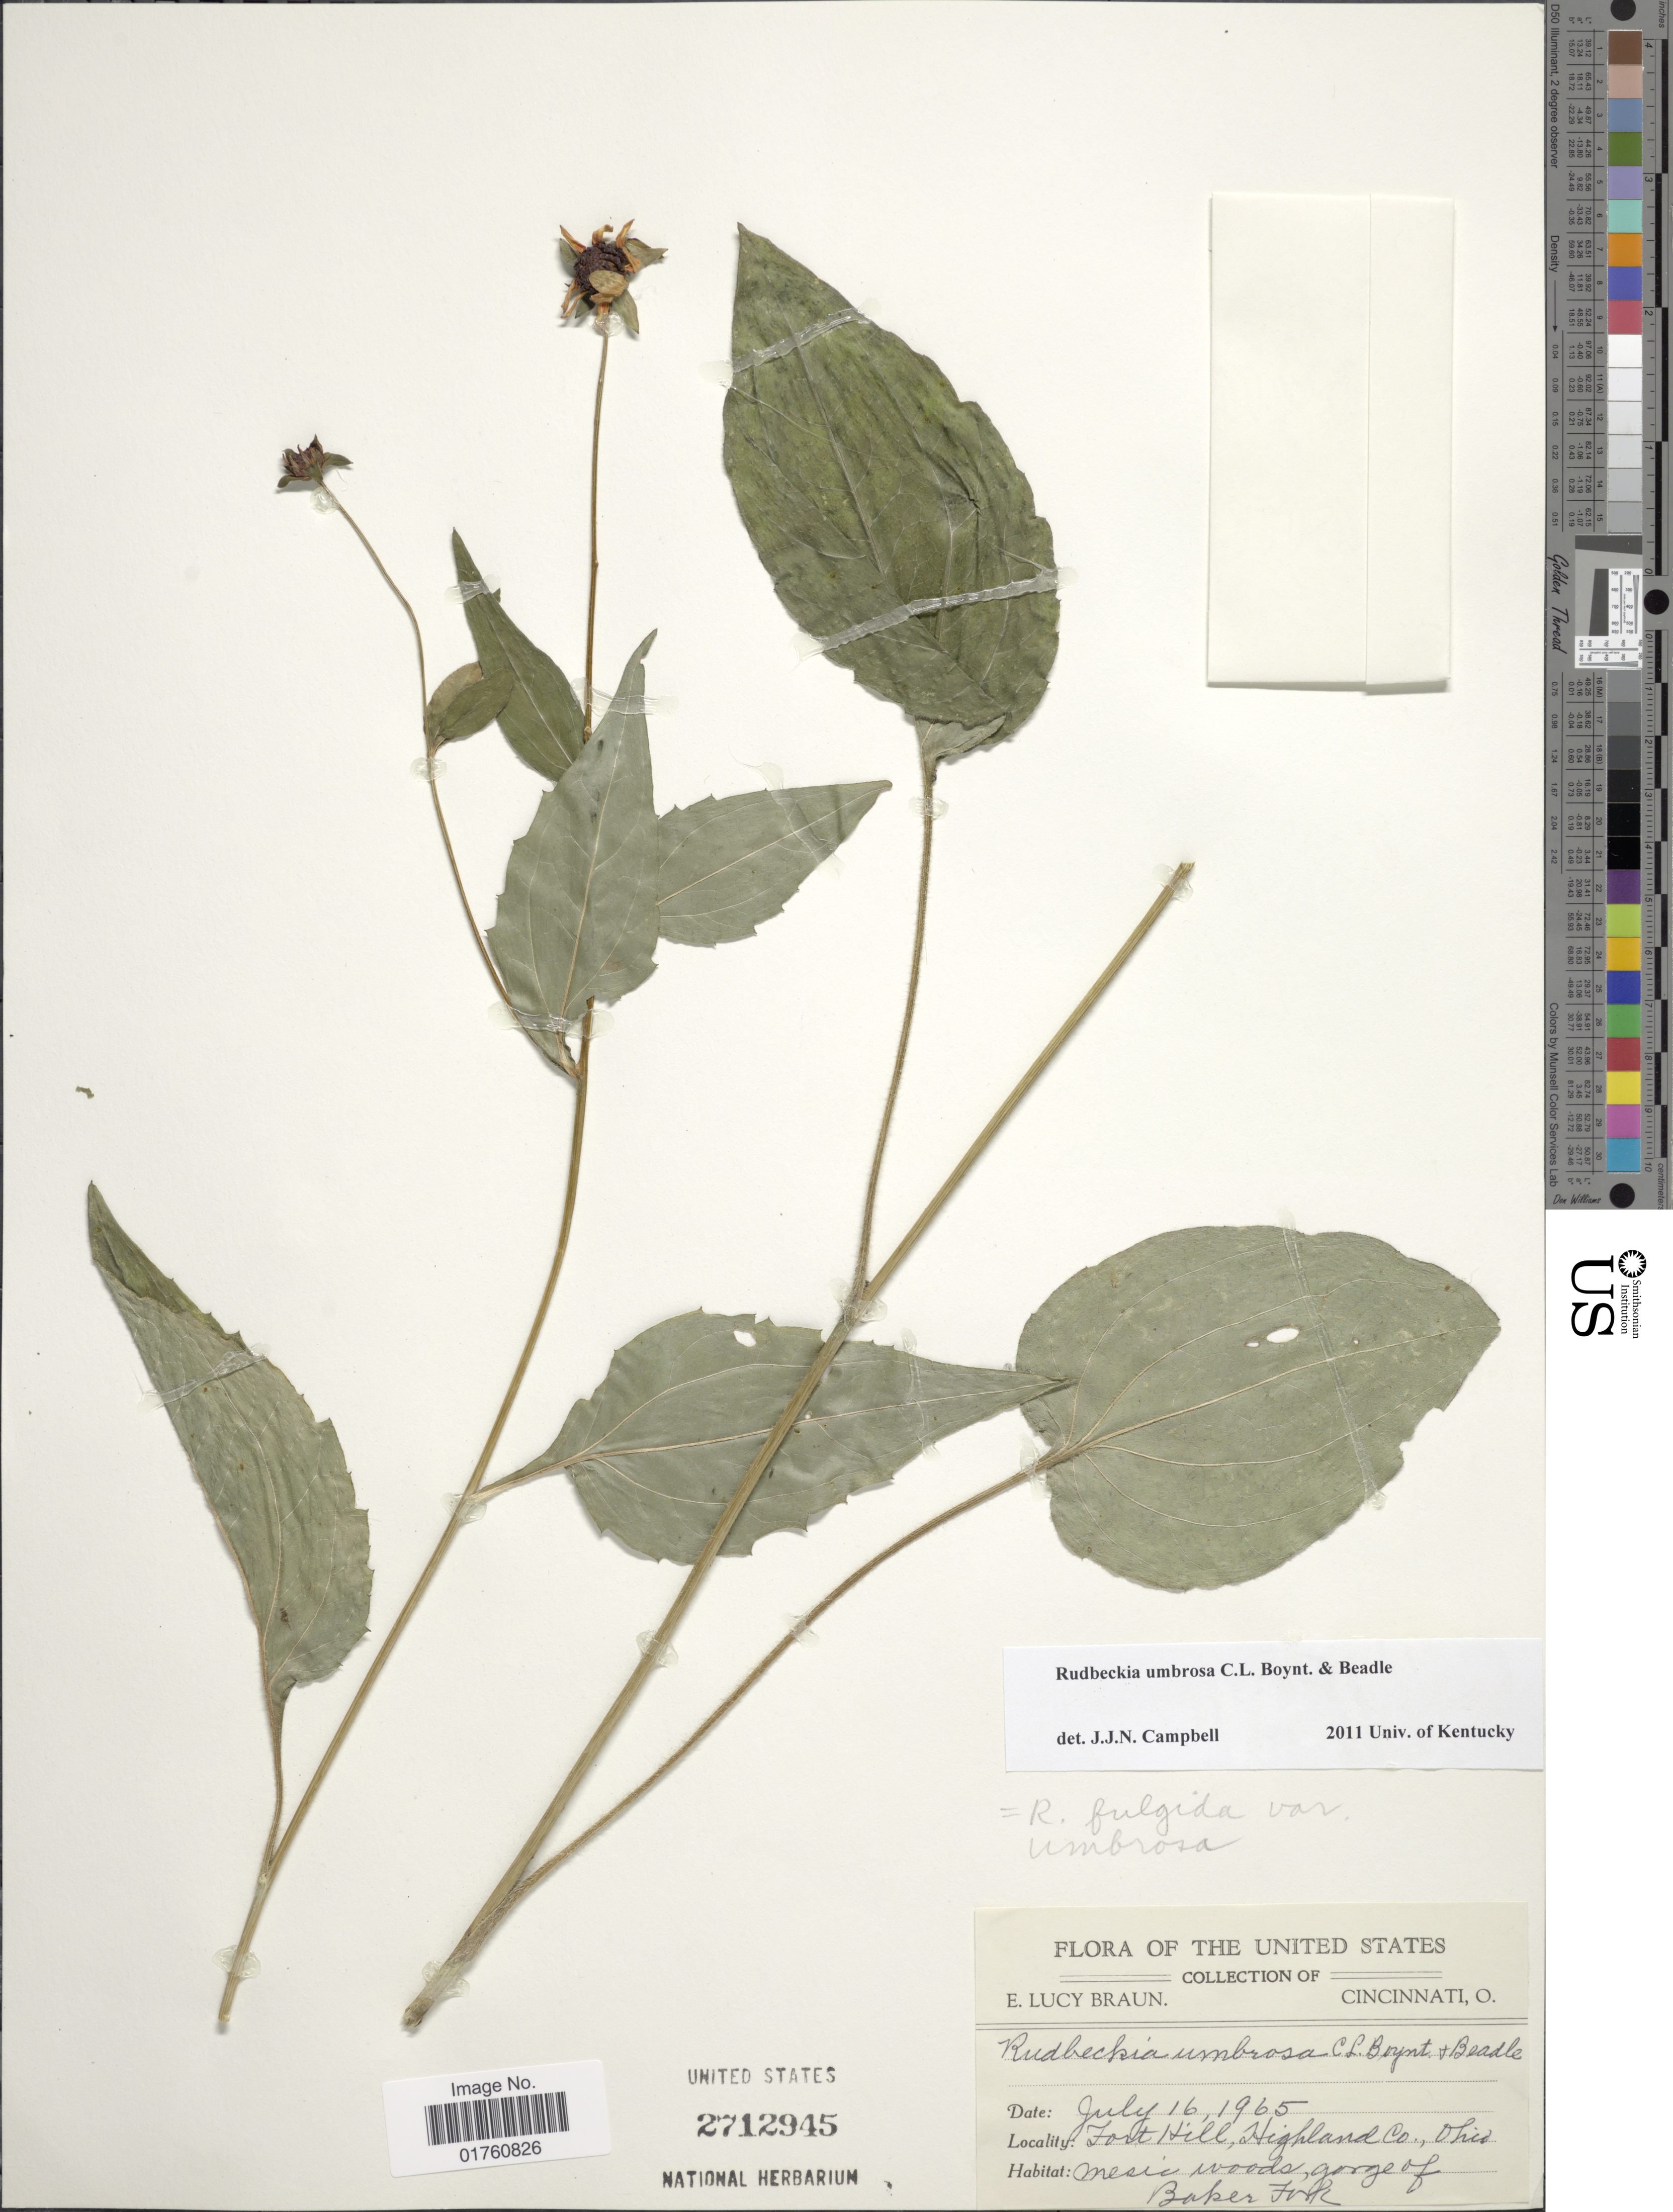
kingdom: Plantae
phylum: Tracheophyta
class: Magnoliopsida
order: Asterales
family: Asteraceae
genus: Rudbeckia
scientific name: Rudbeckia fulgida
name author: Aiton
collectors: E. L. Braun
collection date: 1965-07-16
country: United States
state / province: Ohio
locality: Fort Hill, Highland Co., Ohio, mesic woods, gorge of Baker Fork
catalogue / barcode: US 2712945